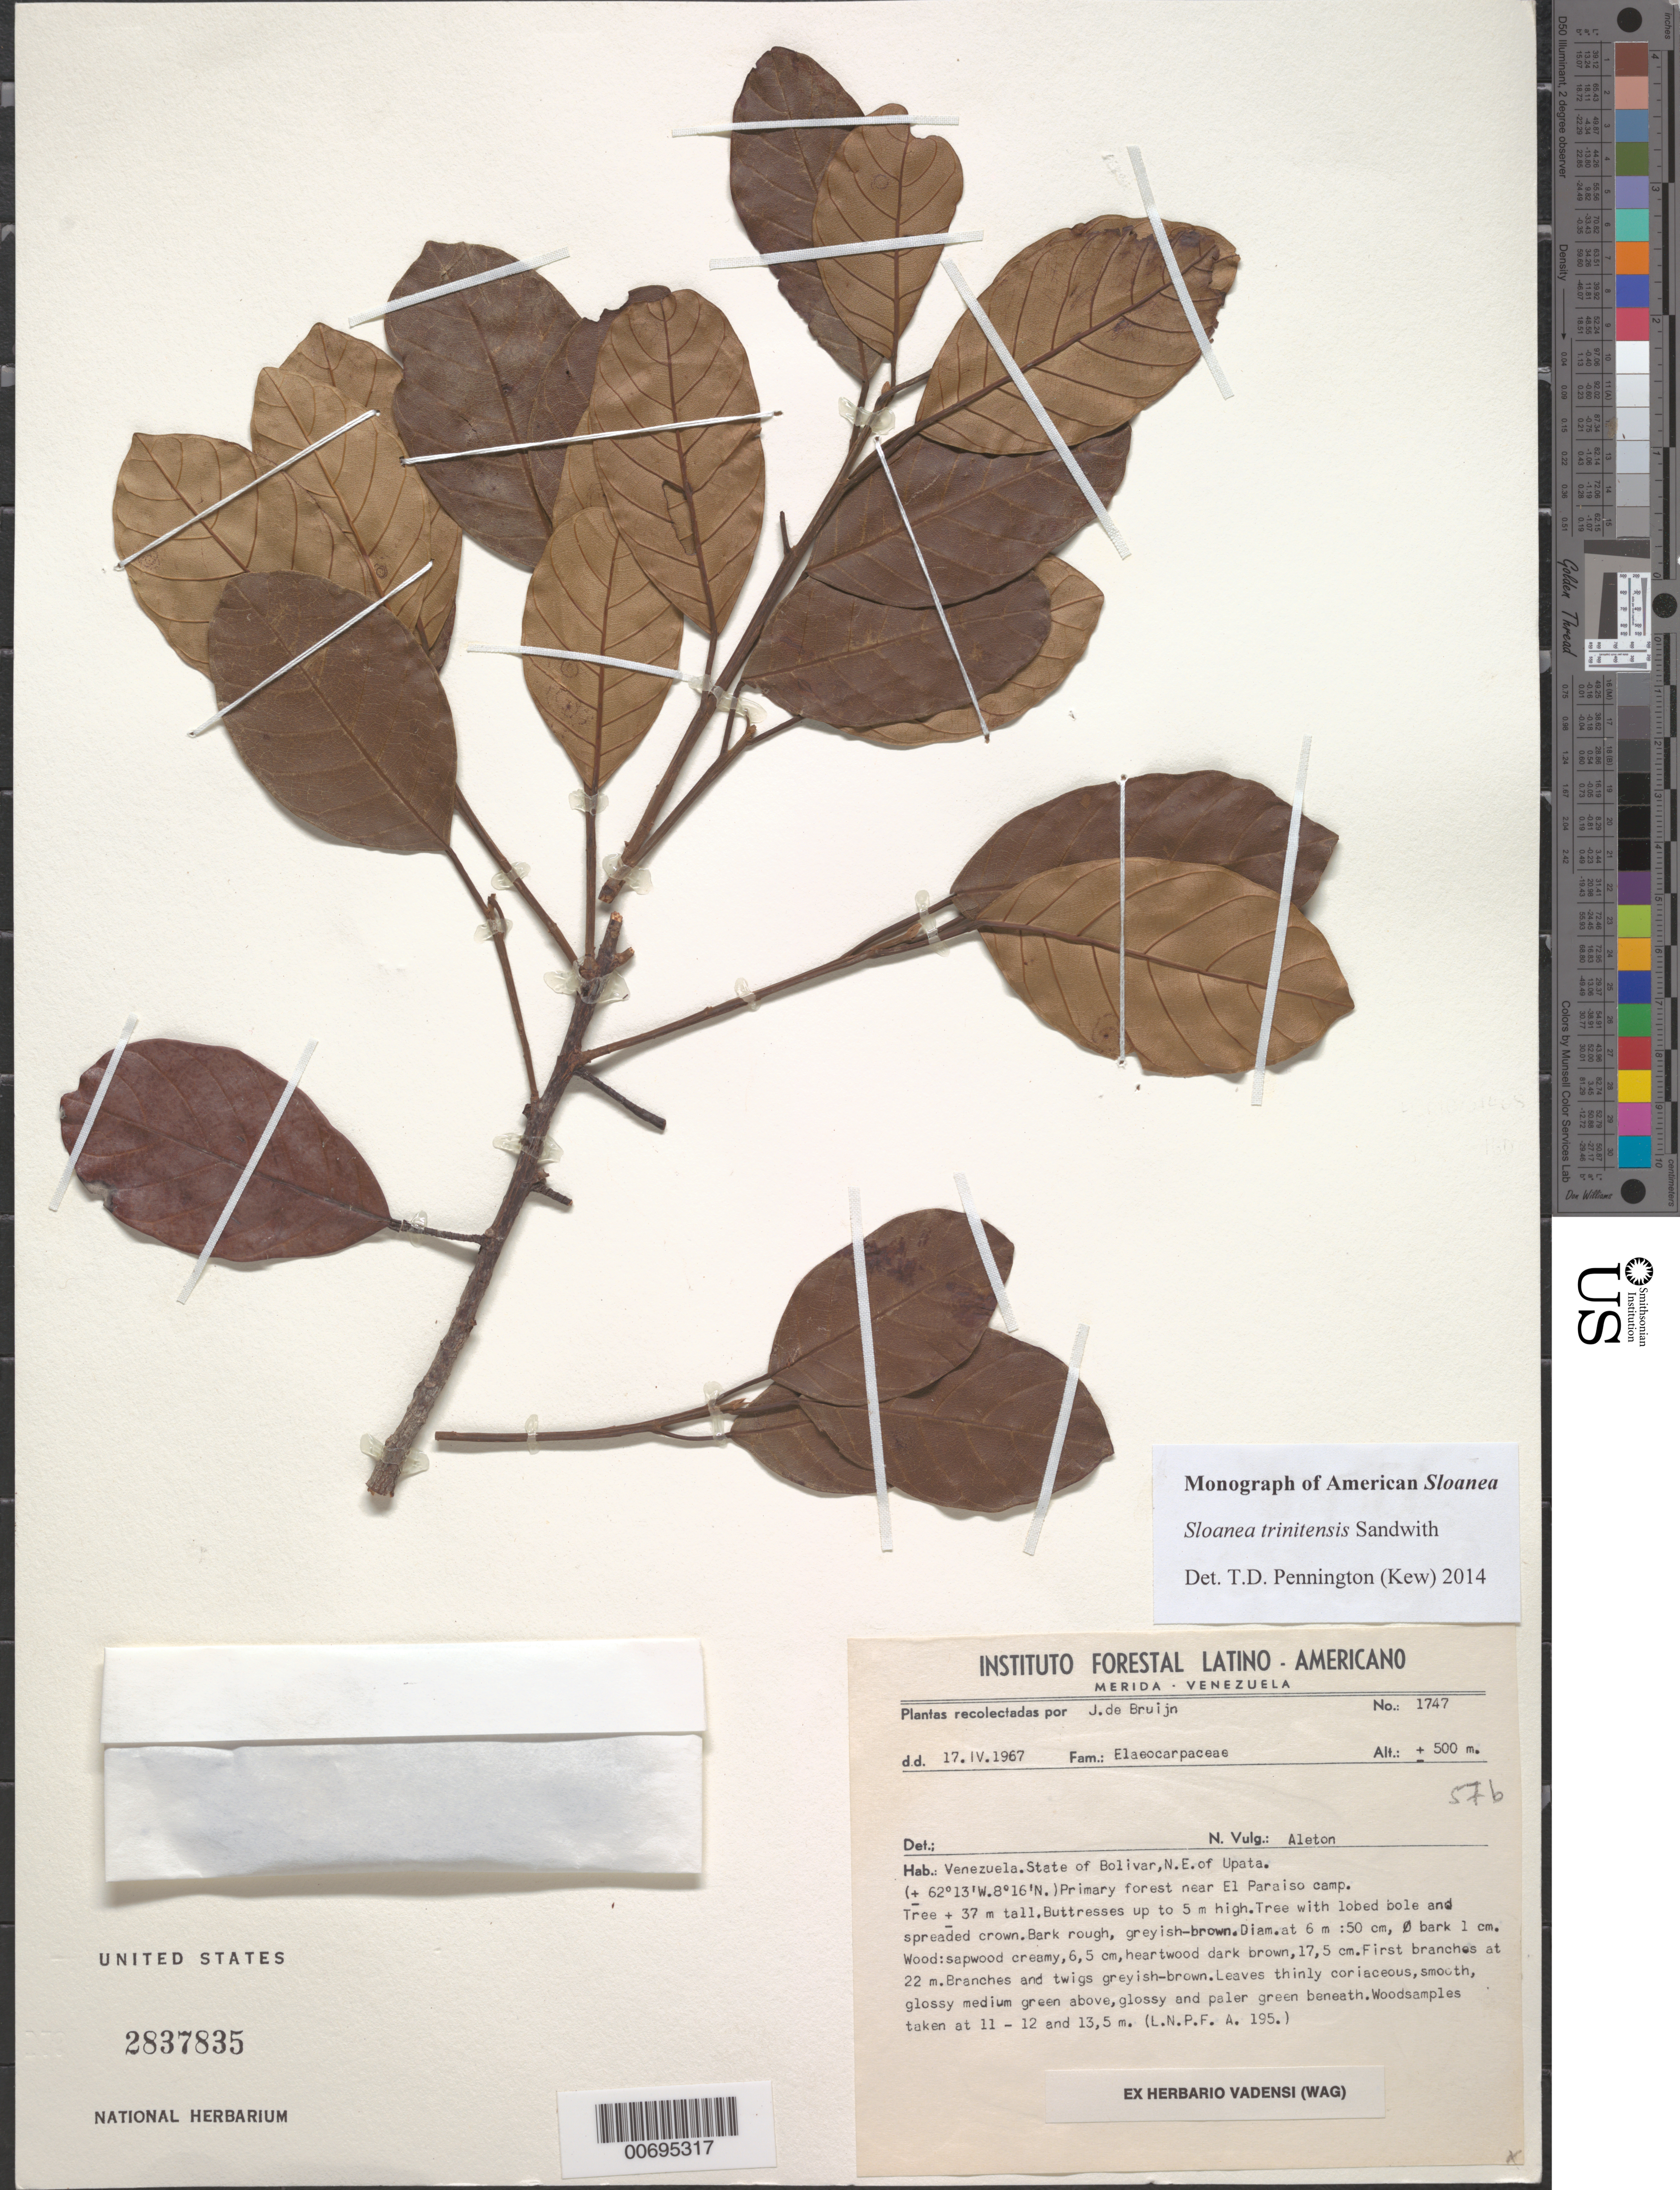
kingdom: Plantae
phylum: Tracheophyta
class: Magnoliopsida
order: Oxalidales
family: Elaeocarpaceae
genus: Sloanea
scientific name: Sloanea trinitensis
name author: Sandwith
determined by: Pennington, T. D., (K)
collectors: J. Bruijn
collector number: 1747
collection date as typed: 17-Apr-67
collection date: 1967-04-17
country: Venezuela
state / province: Bolívar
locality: Upata, NE of, near El Paraiso camp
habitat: Primary forest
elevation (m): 500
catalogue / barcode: US 2837835